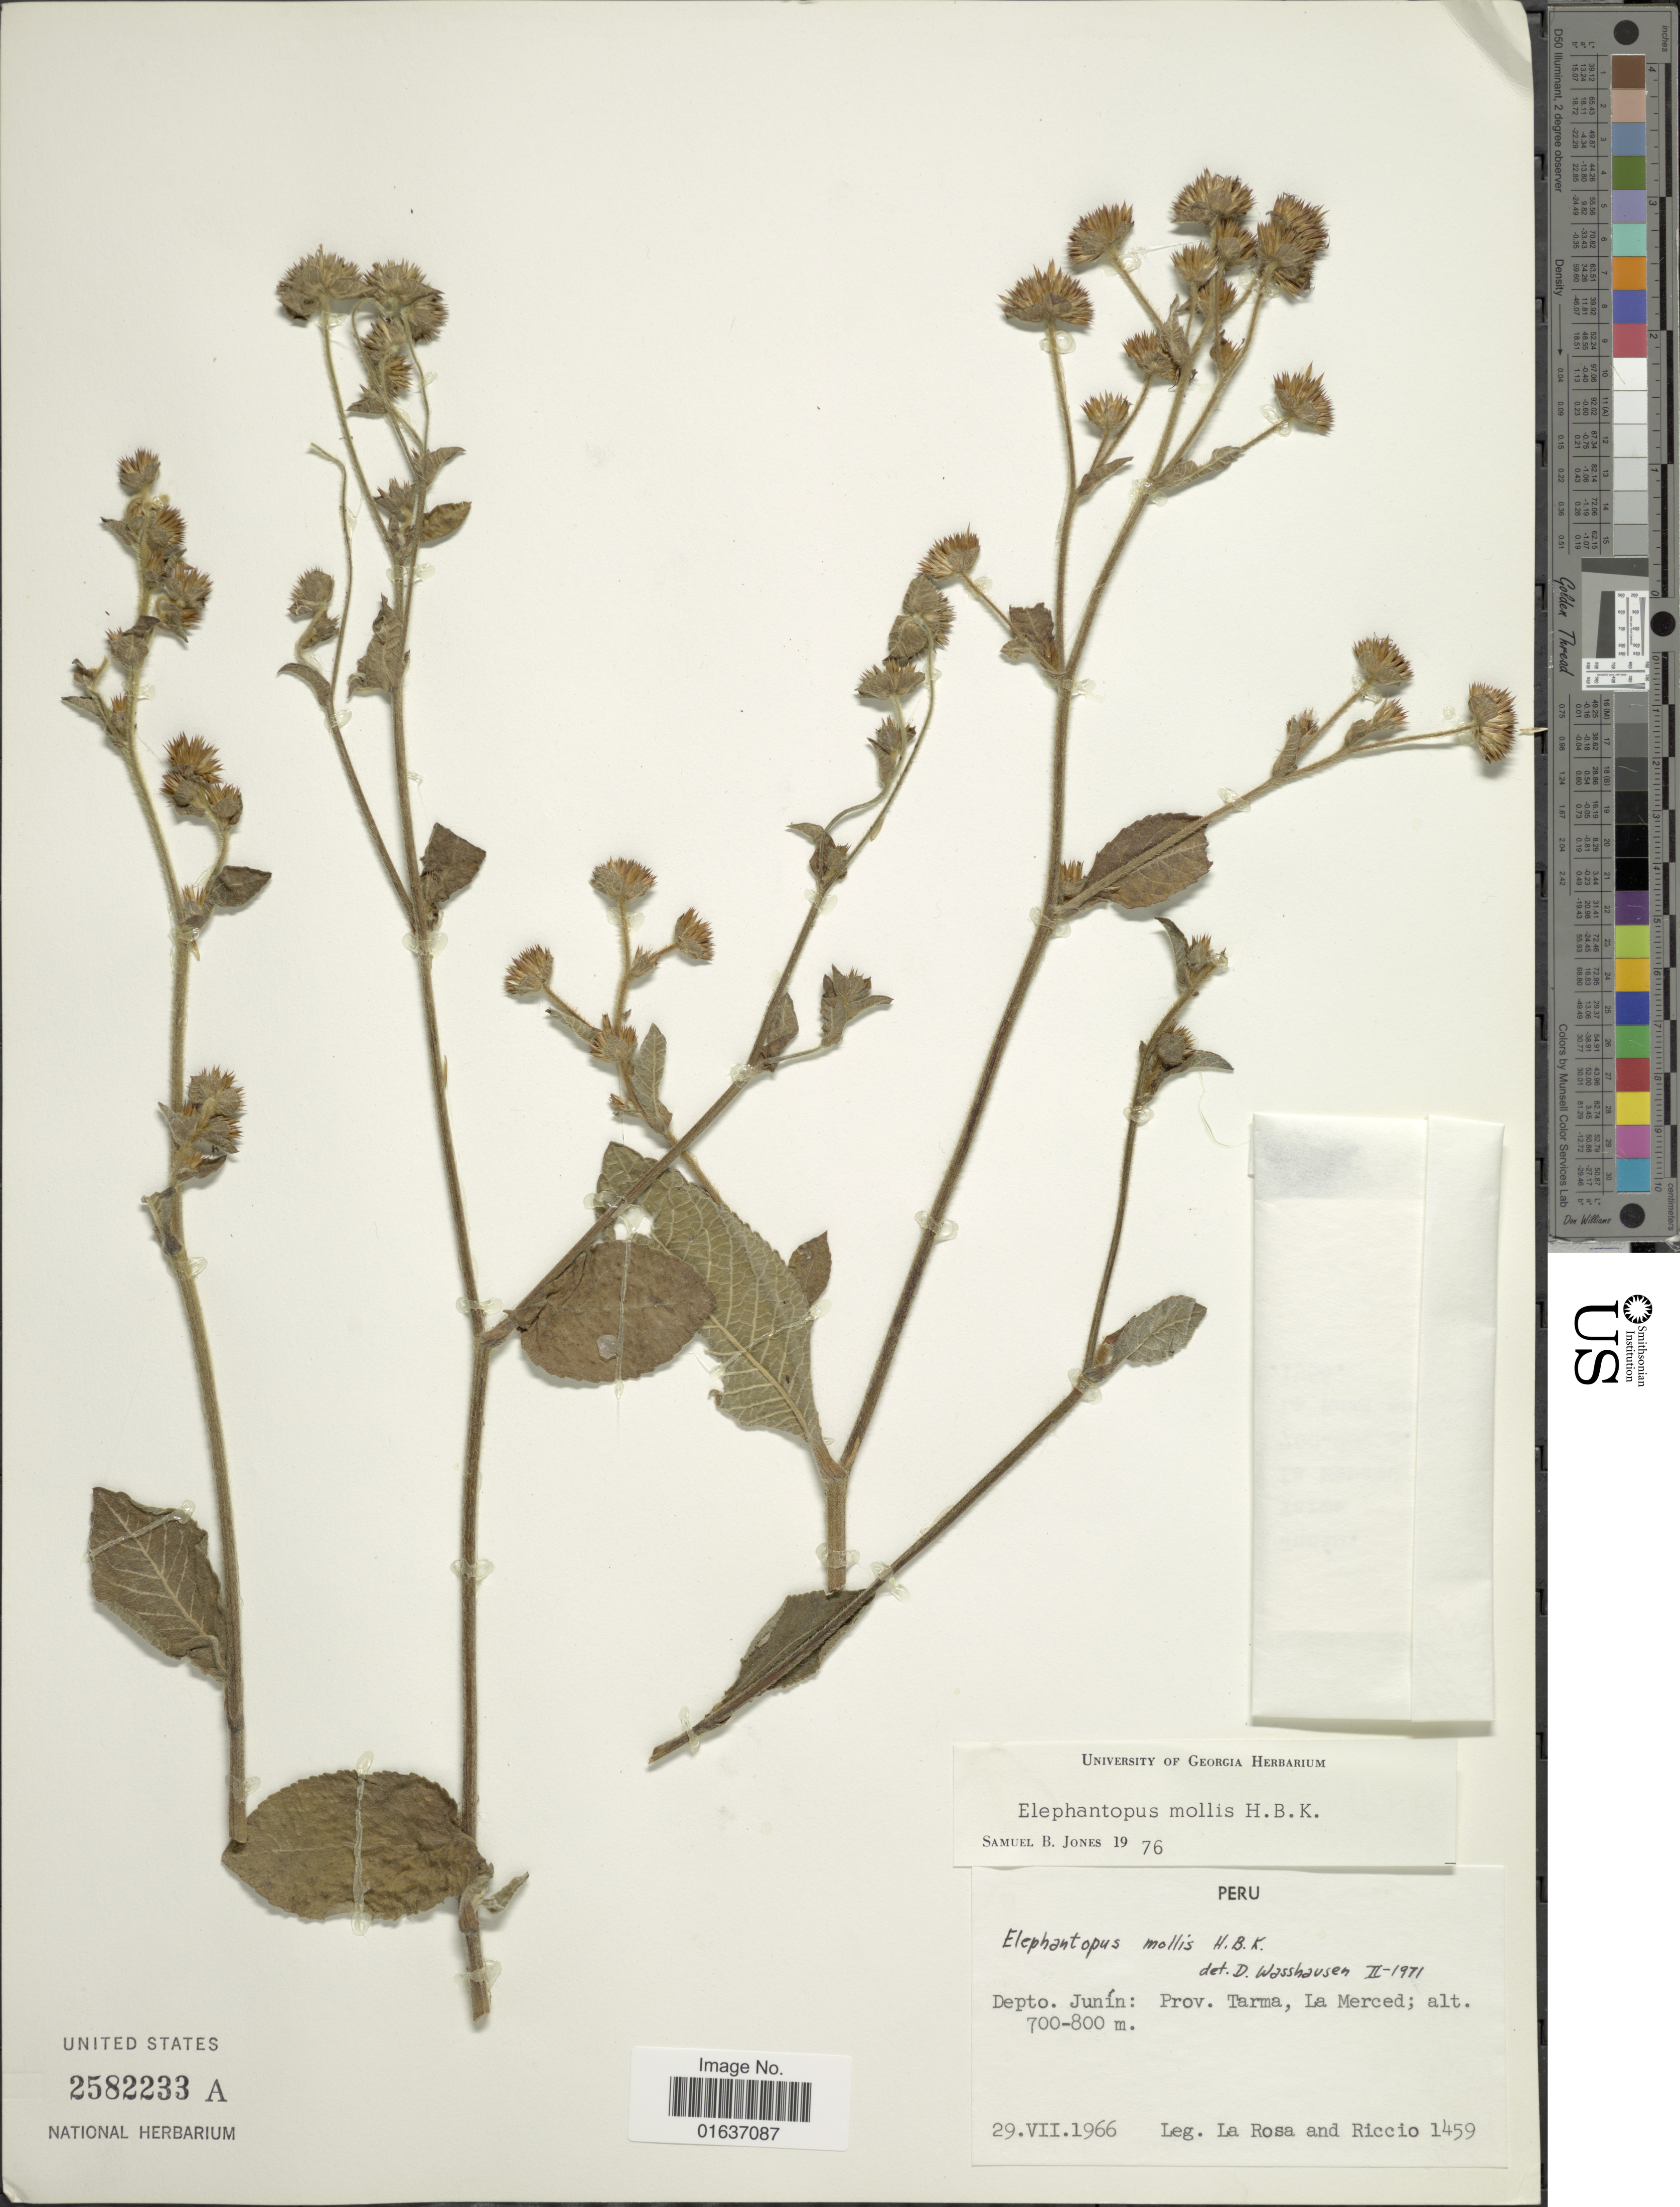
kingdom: Plantae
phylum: Tracheophyta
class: Magnoliopsida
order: Asterales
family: Asteraceae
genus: Elephantopus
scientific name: Elephantopus mollis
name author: Kunth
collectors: -. La Rosa & F. Riccio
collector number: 1459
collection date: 1966-07-29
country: Peru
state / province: Junín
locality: Prov. Tarma, La Merced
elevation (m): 700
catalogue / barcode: US 2582233A